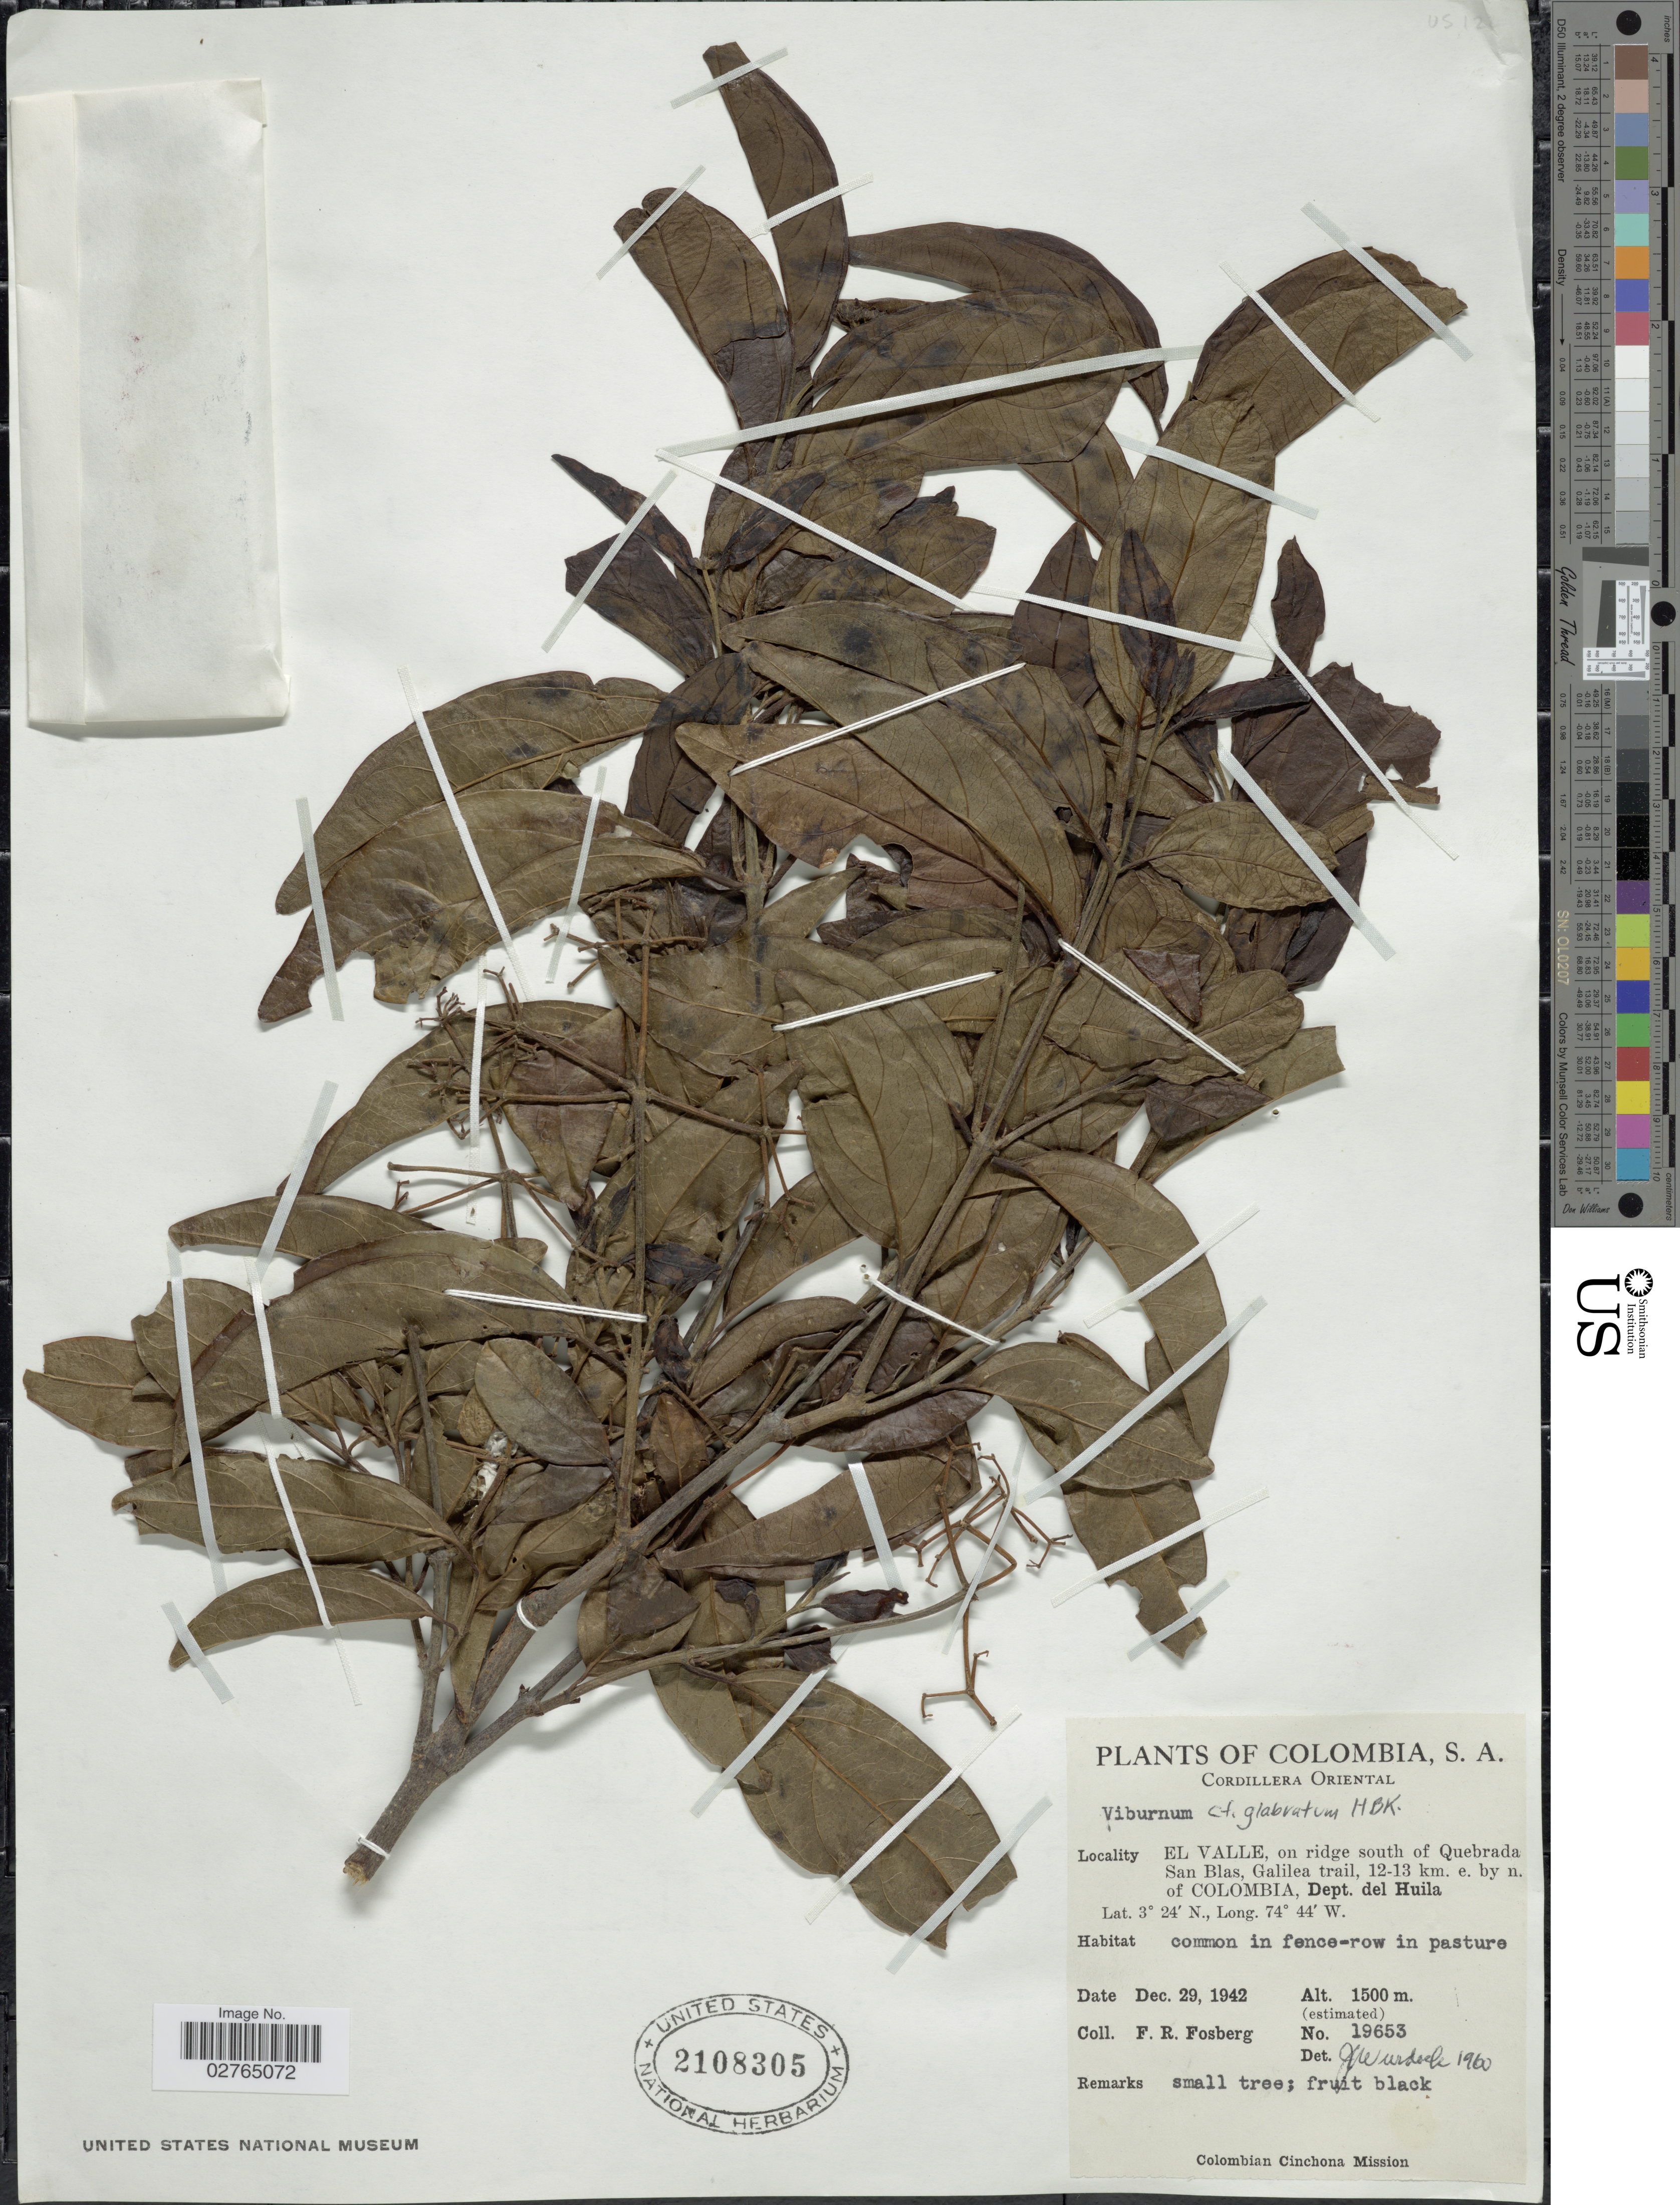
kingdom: Plantae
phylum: Tracheophyta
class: Magnoliopsida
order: Dipsacales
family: Viburnaceae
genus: Viburnum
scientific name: Viburnum glabratum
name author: Kunth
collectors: F. R. Fosberg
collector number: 19653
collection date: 1942-12-29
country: Colombia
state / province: Huila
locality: Cordillera Oriental. El Valle, on ridge south of Quebrada San Blas, Galilea trail, 12-13 km. e. by n. of Colombia, Dept. del Huila.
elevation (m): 1500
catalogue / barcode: US 2108305